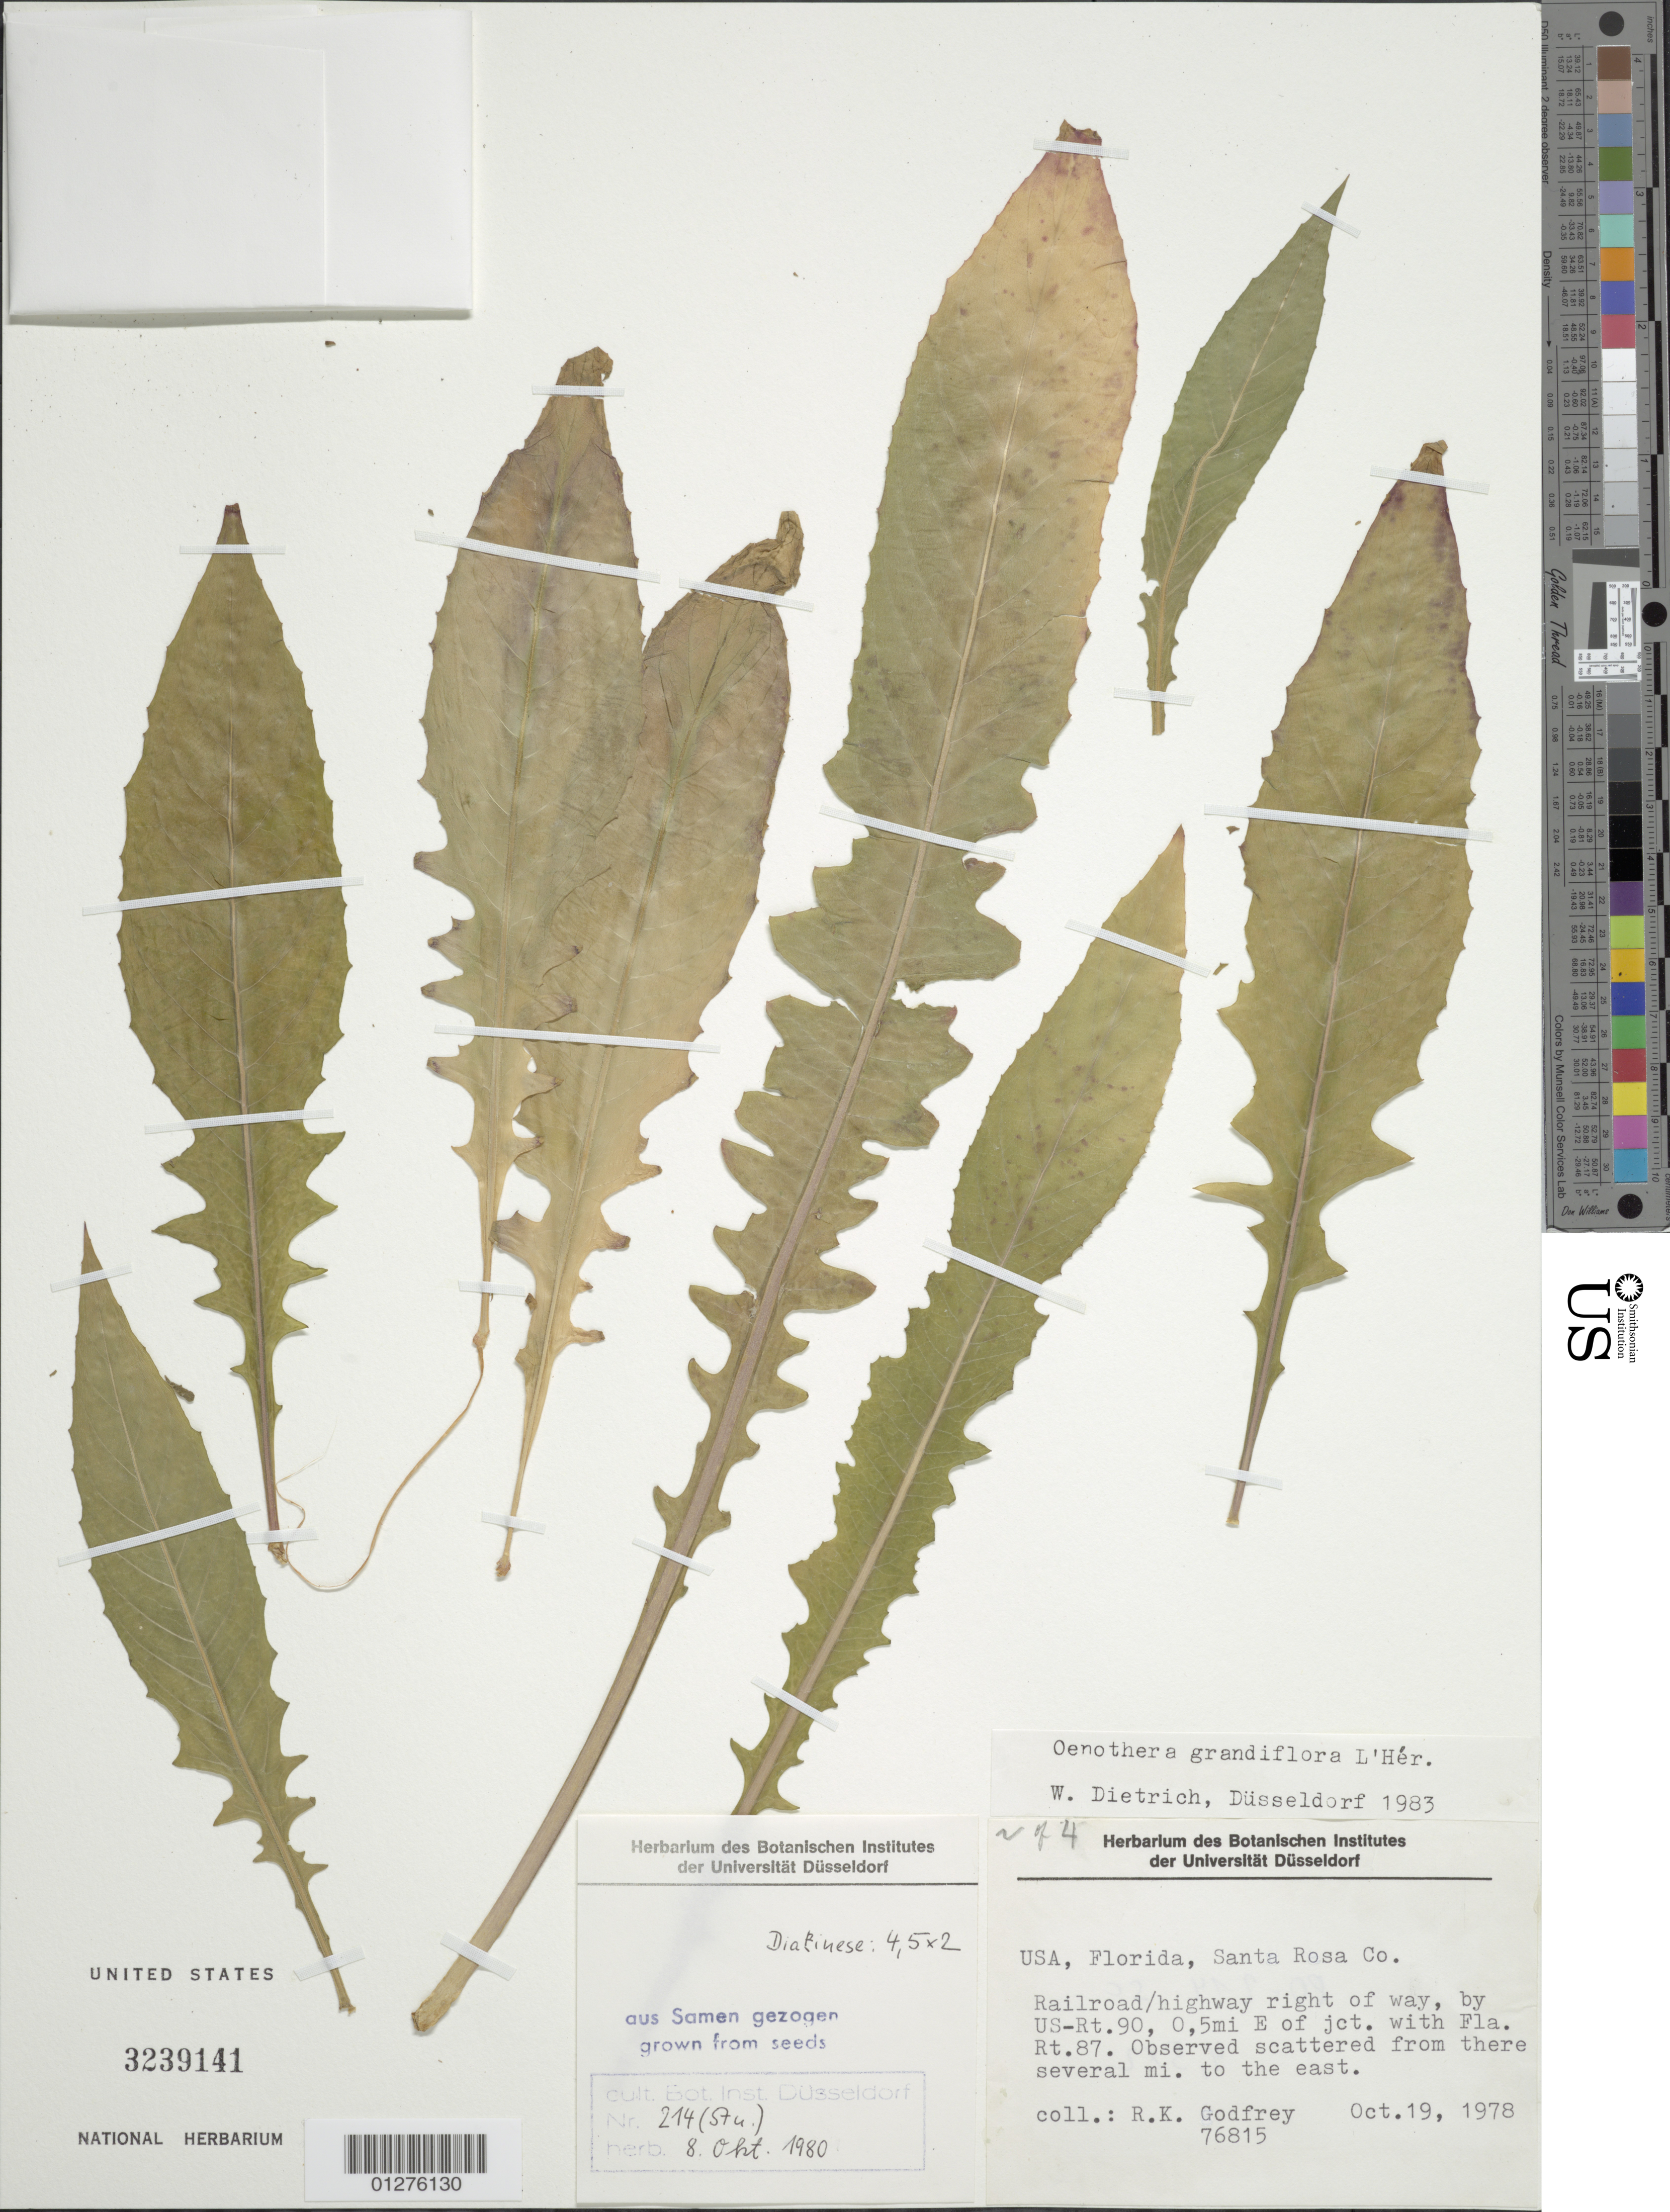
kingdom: Plantae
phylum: Tracheophyta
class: Magnoliopsida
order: Myrtales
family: Onagraceae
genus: Oenothera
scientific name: Oenothera grandiflora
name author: L'Hér.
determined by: Dietrich, W.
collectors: R. K. Godfrey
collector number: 76815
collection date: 1978-10-19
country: United States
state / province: Florida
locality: Railroad/highway right of way, by US-Rt. 90, 0, 5 mi E of jct. with Fla. Rt. 87.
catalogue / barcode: US 3239141